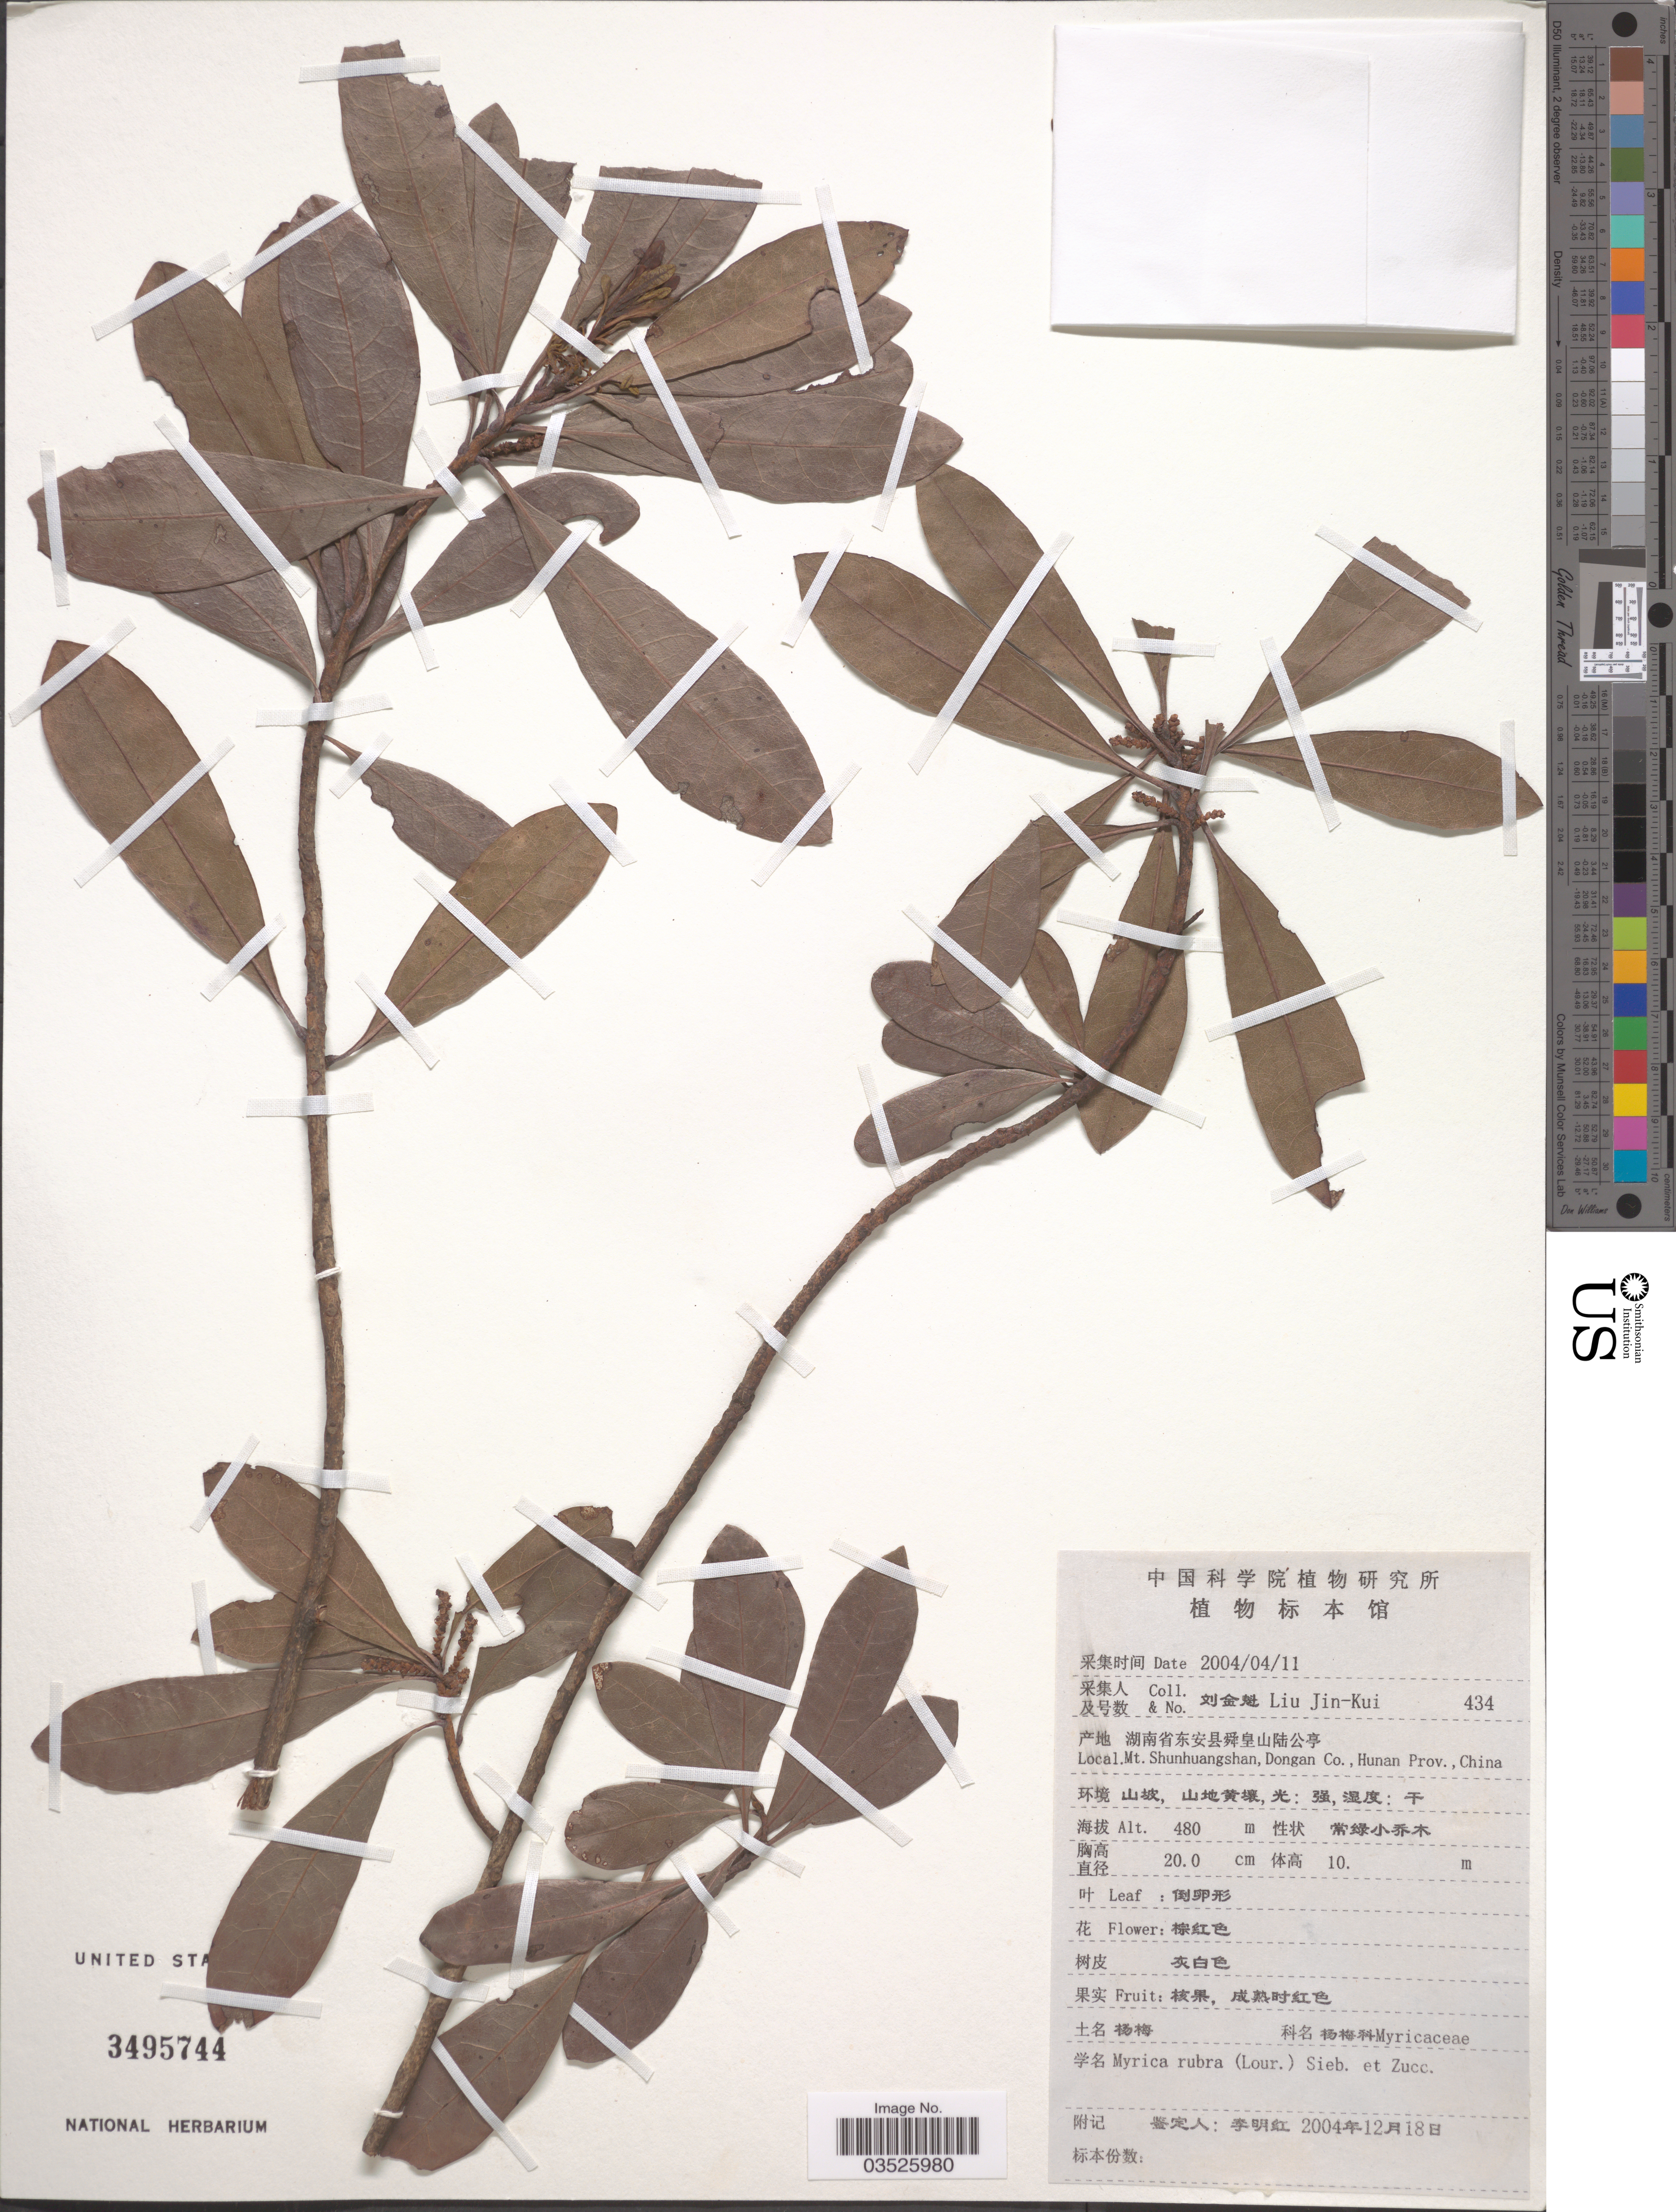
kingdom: Plantae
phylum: Tracheophyta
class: Magnoliopsida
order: Fagales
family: Myricaceae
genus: Morella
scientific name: Morella rubra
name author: Lour.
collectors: Liu Jin-Kui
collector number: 434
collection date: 2004-04-11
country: China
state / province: Hunan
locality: Mt. Shunhuangshan, Dongan Co.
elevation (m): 480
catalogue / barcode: US 3495744